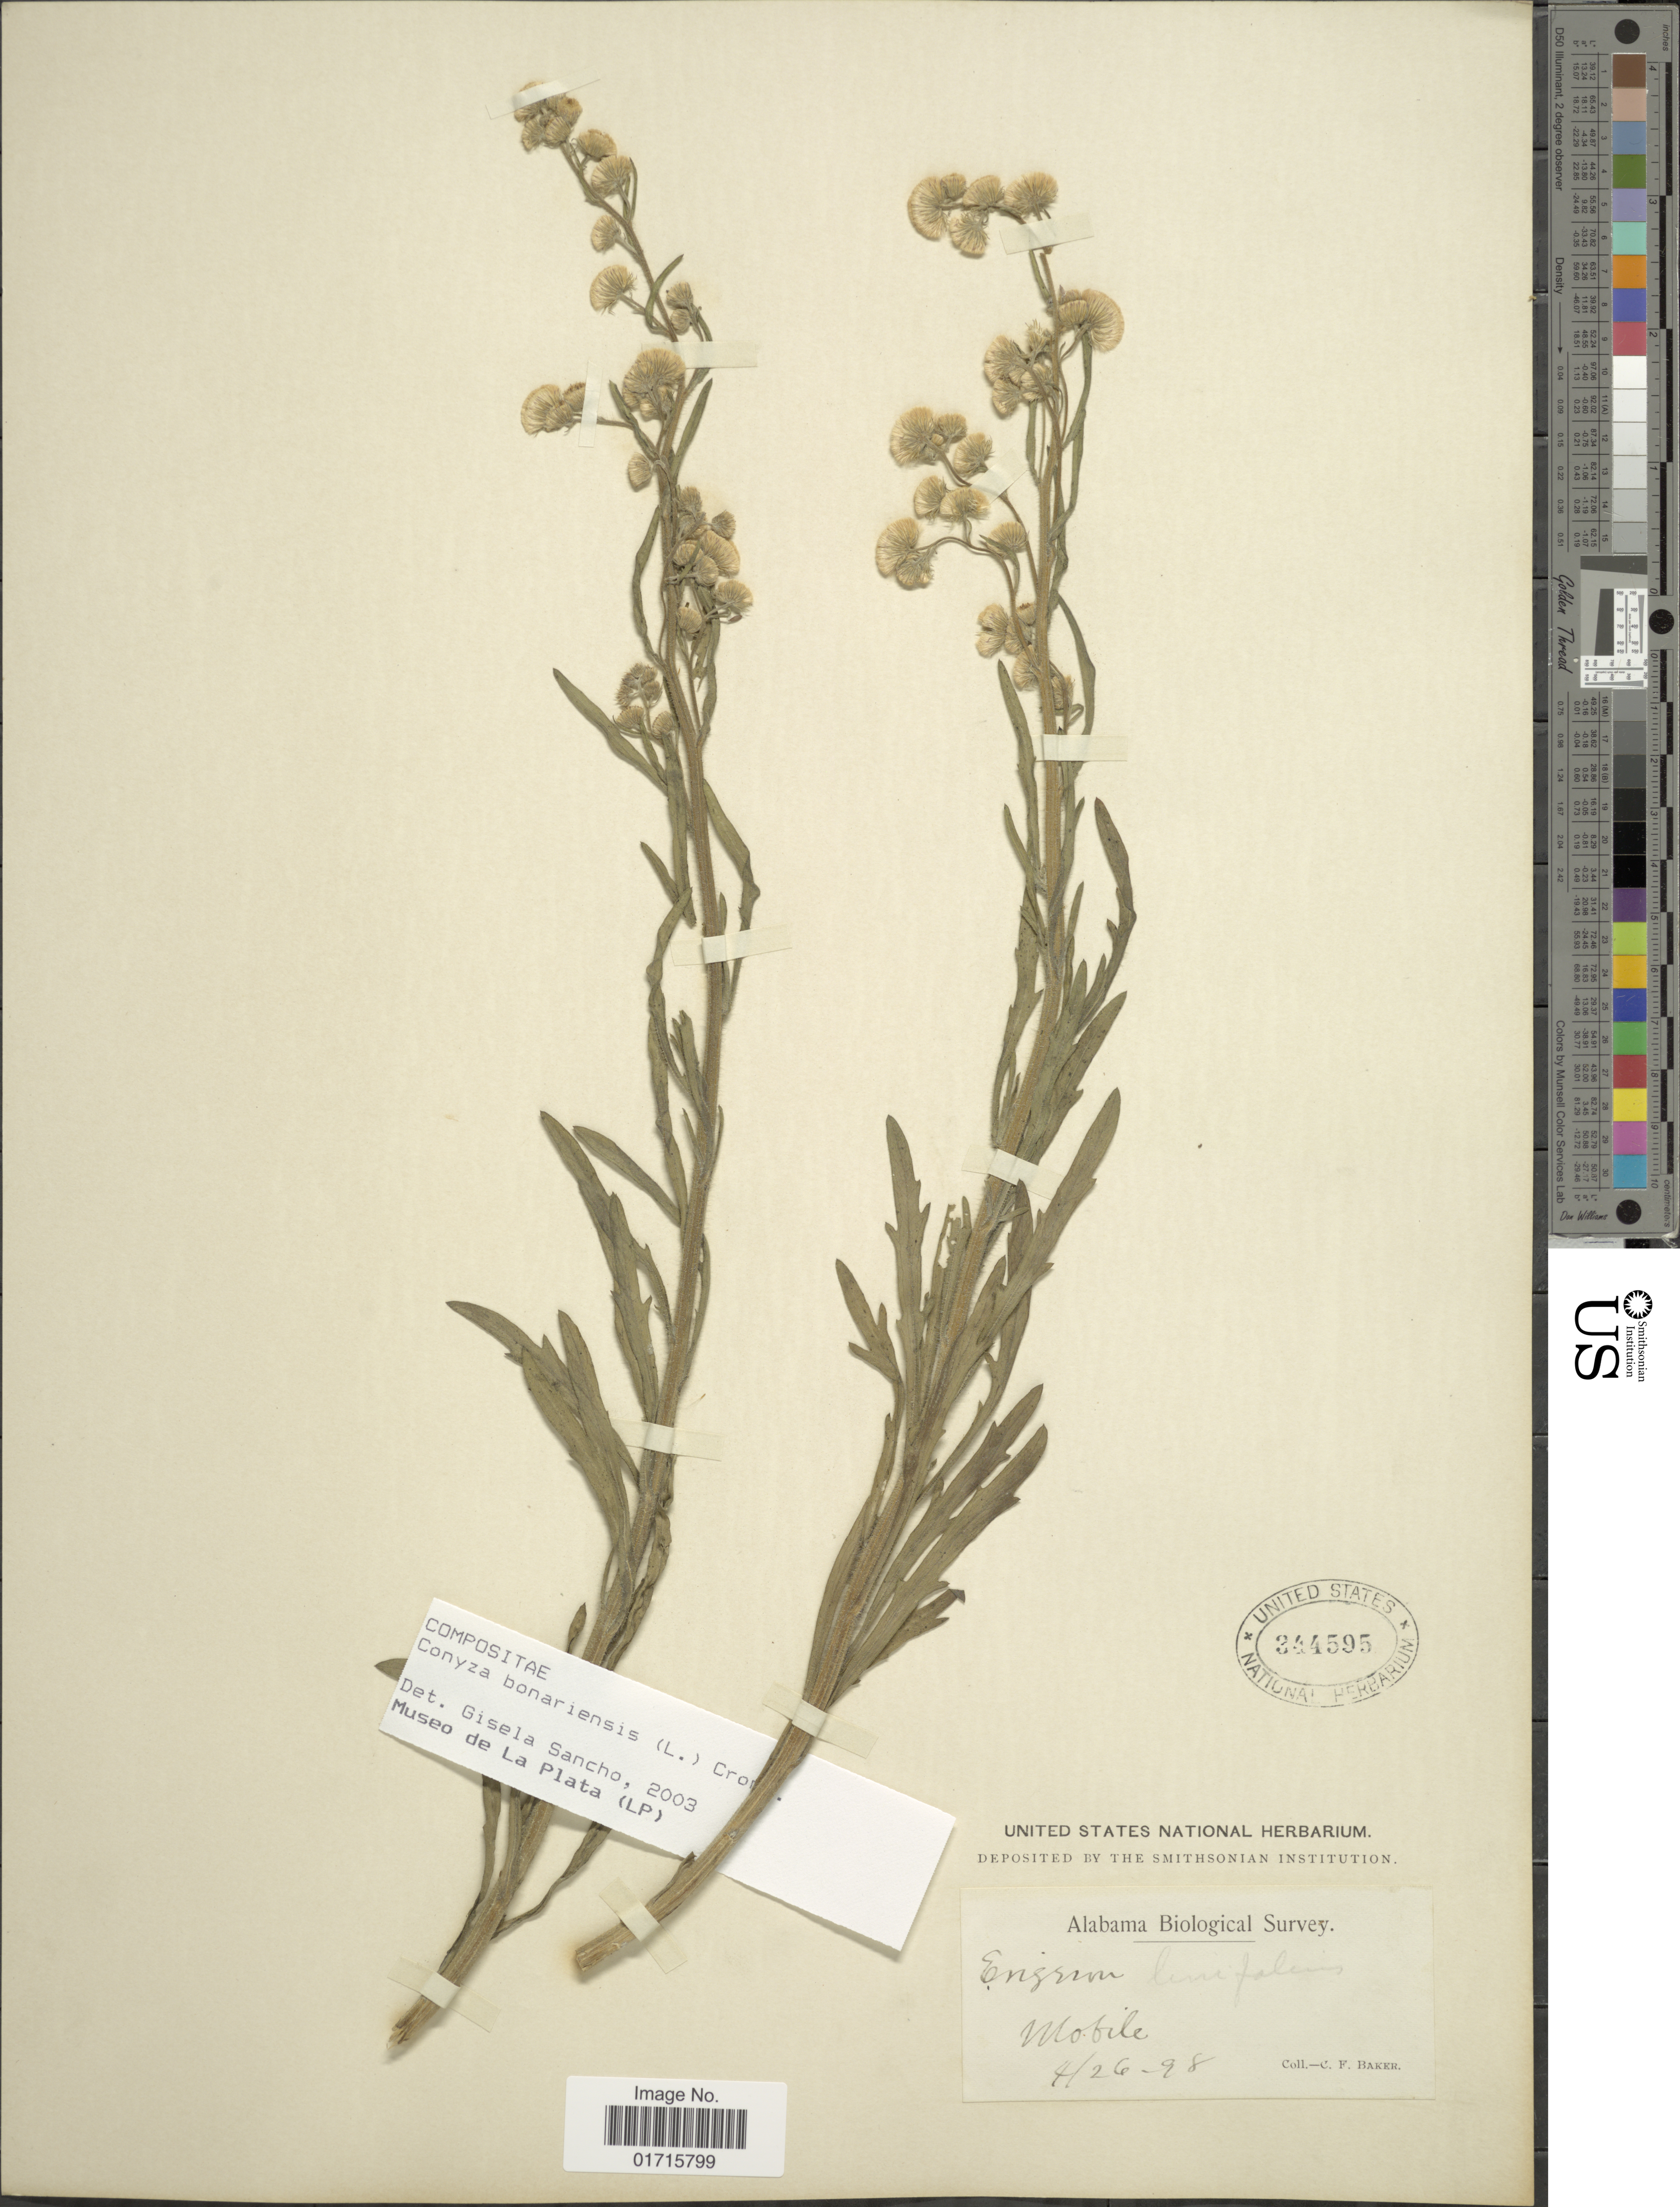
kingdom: Plantae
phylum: Tracheophyta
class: Magnoliopsida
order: Asterales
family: Asteraceae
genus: Conyza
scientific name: Conyza bonariensis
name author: (L.) Cronq.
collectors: C. F. Baker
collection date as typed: Transcribed d/m/y: 26/4/98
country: United States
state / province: Alabama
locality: Mobile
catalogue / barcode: US 344595